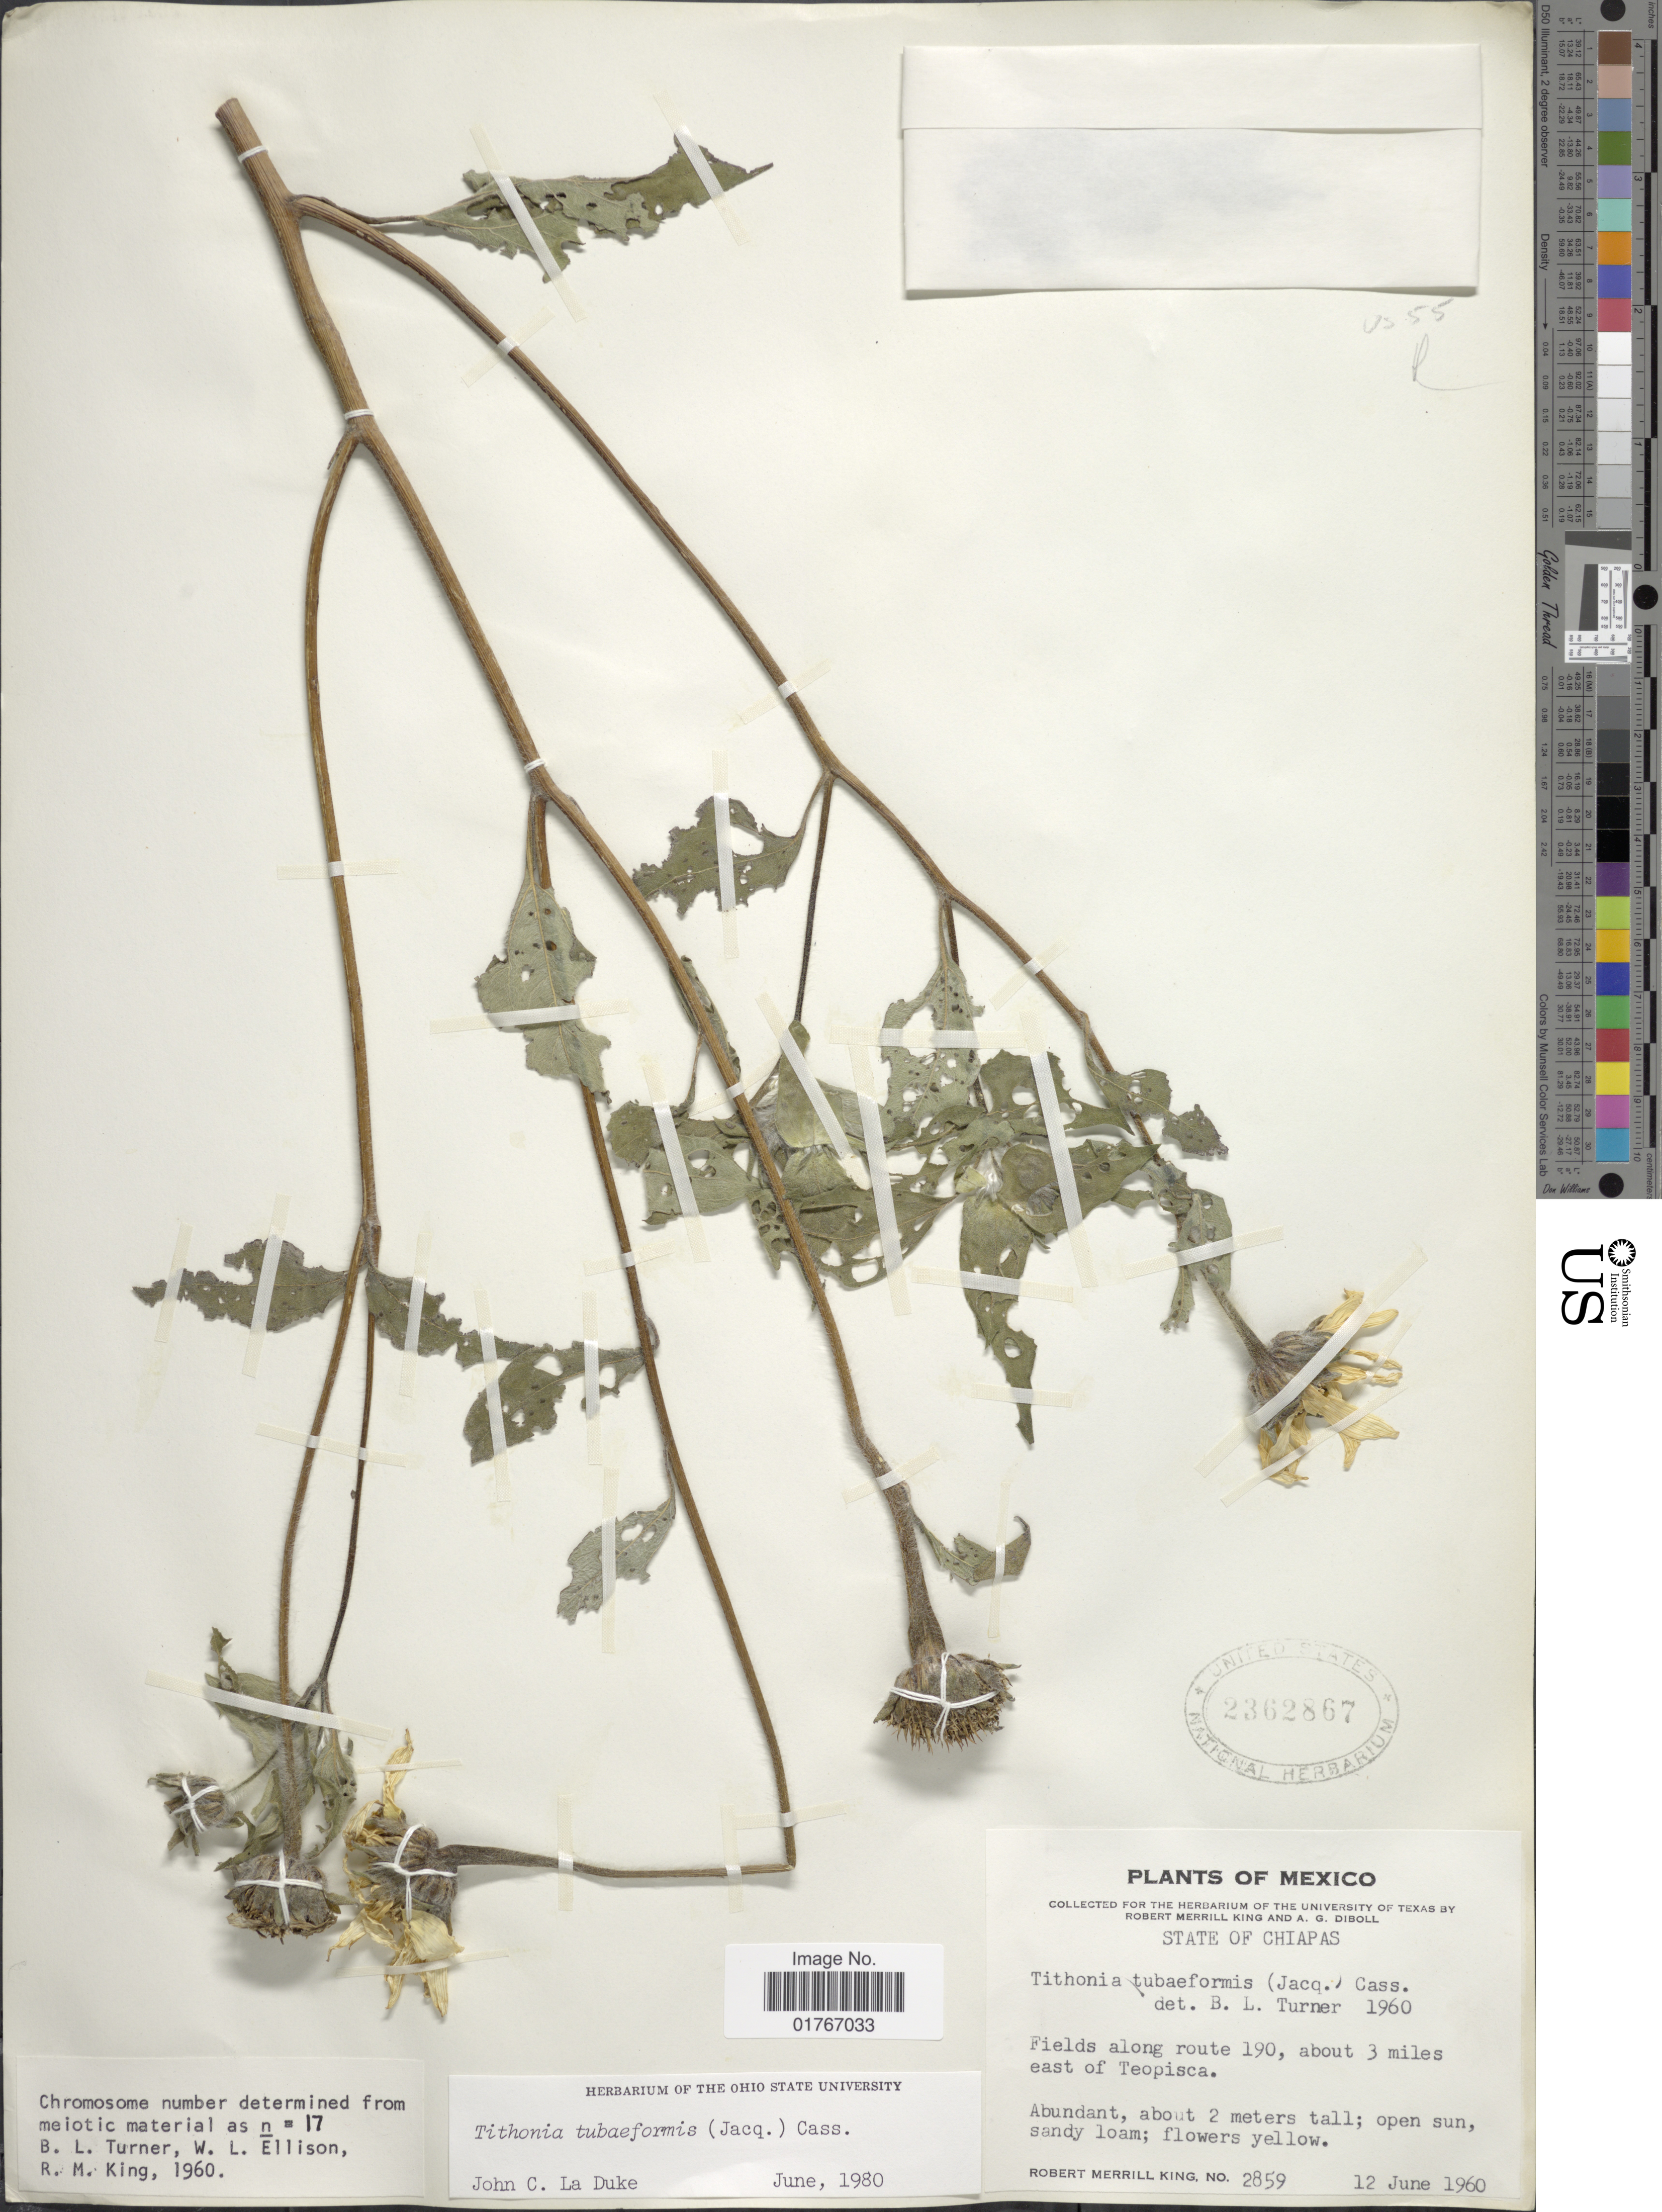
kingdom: Plantae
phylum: Tracheophyta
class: Magnoliopsida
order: Asterales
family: Asteraceae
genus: Tithonia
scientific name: Tithonia tubaeformis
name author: (Jacq.) Cass.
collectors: R. M. King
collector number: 2859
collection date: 1960-06-12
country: Mexico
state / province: Chiapas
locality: Fields along route 190, about 3 miles east of Teopisca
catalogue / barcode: US 2362867